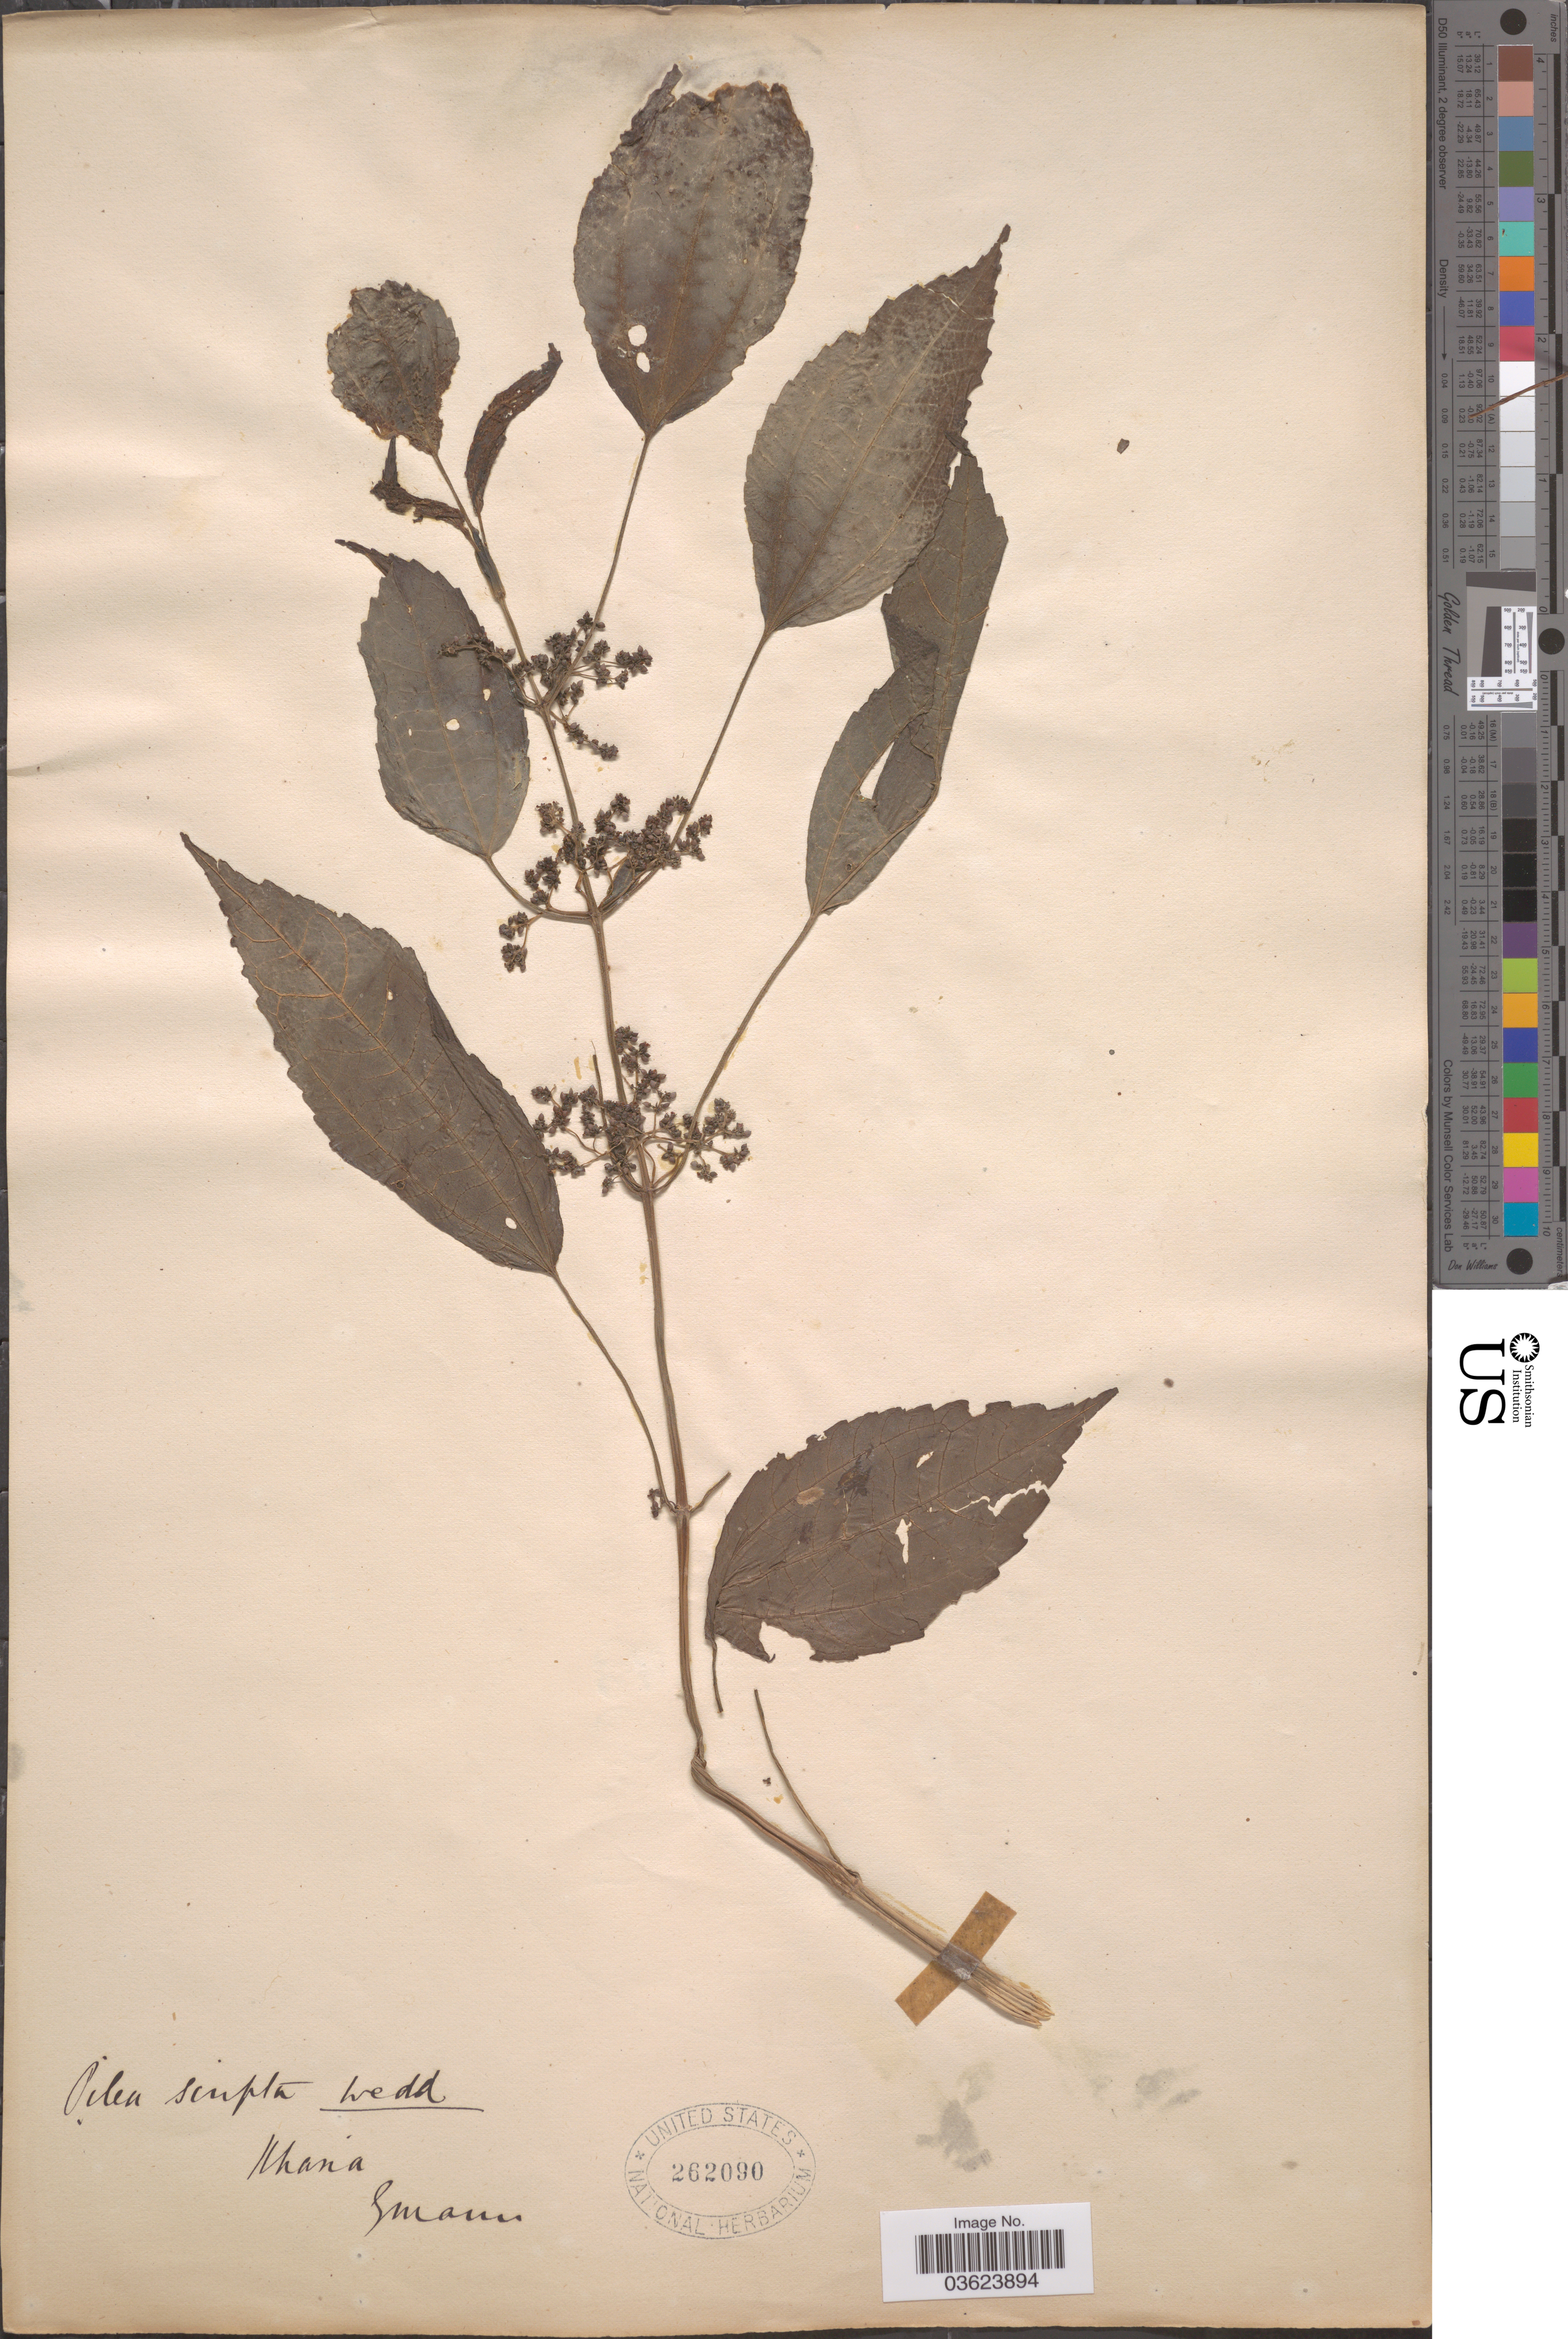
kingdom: Plantae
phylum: Tracheophyta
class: Magnoliopsida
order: Rosales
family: Urticaceae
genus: Pilea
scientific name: Pilea scripta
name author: (Buch.-Ham. ex D. Don) Wedd.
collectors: G. Mann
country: India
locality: Khasia.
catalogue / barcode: US 262090